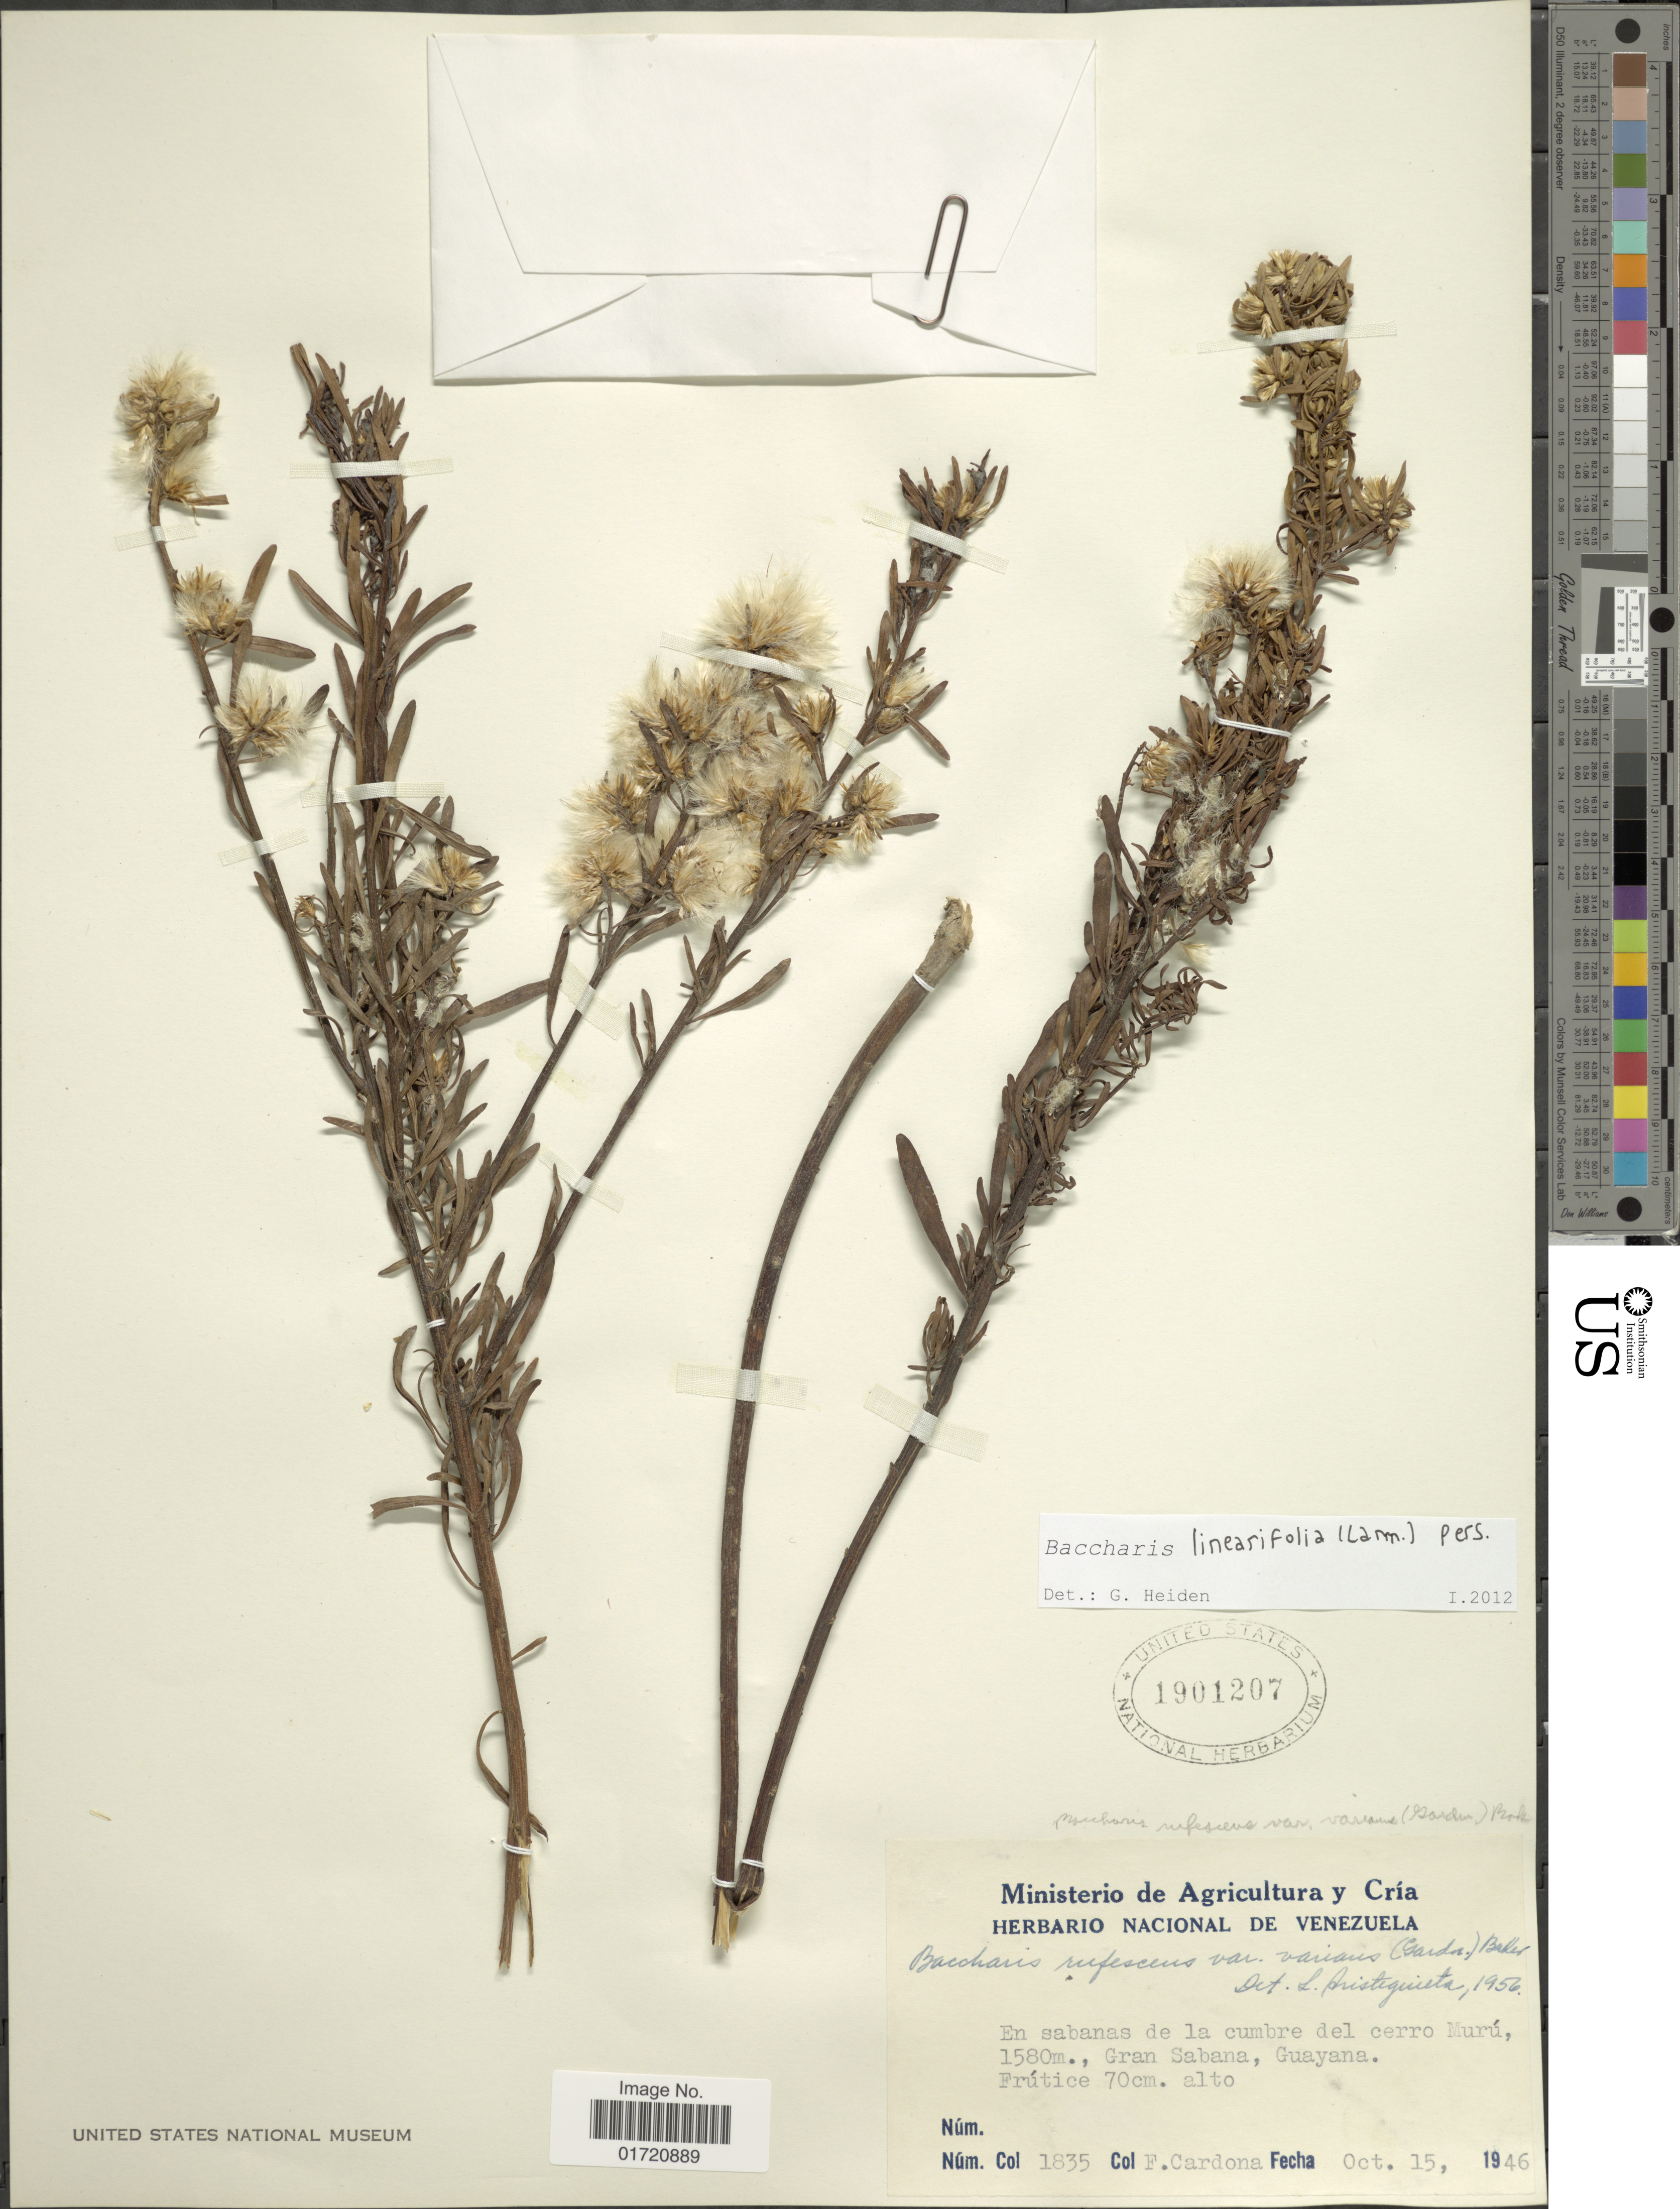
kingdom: Plantae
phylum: Tracheophyta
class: Magnoliopsida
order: Asterales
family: Asteraceae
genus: Baccharis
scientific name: Baccharis linearifolia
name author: (Lam.) Pers.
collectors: F. Cardona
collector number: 1835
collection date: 1946-10-15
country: Guyana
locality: Cerro Muru, Gran sabana, Guayana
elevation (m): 1580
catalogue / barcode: US 1901207